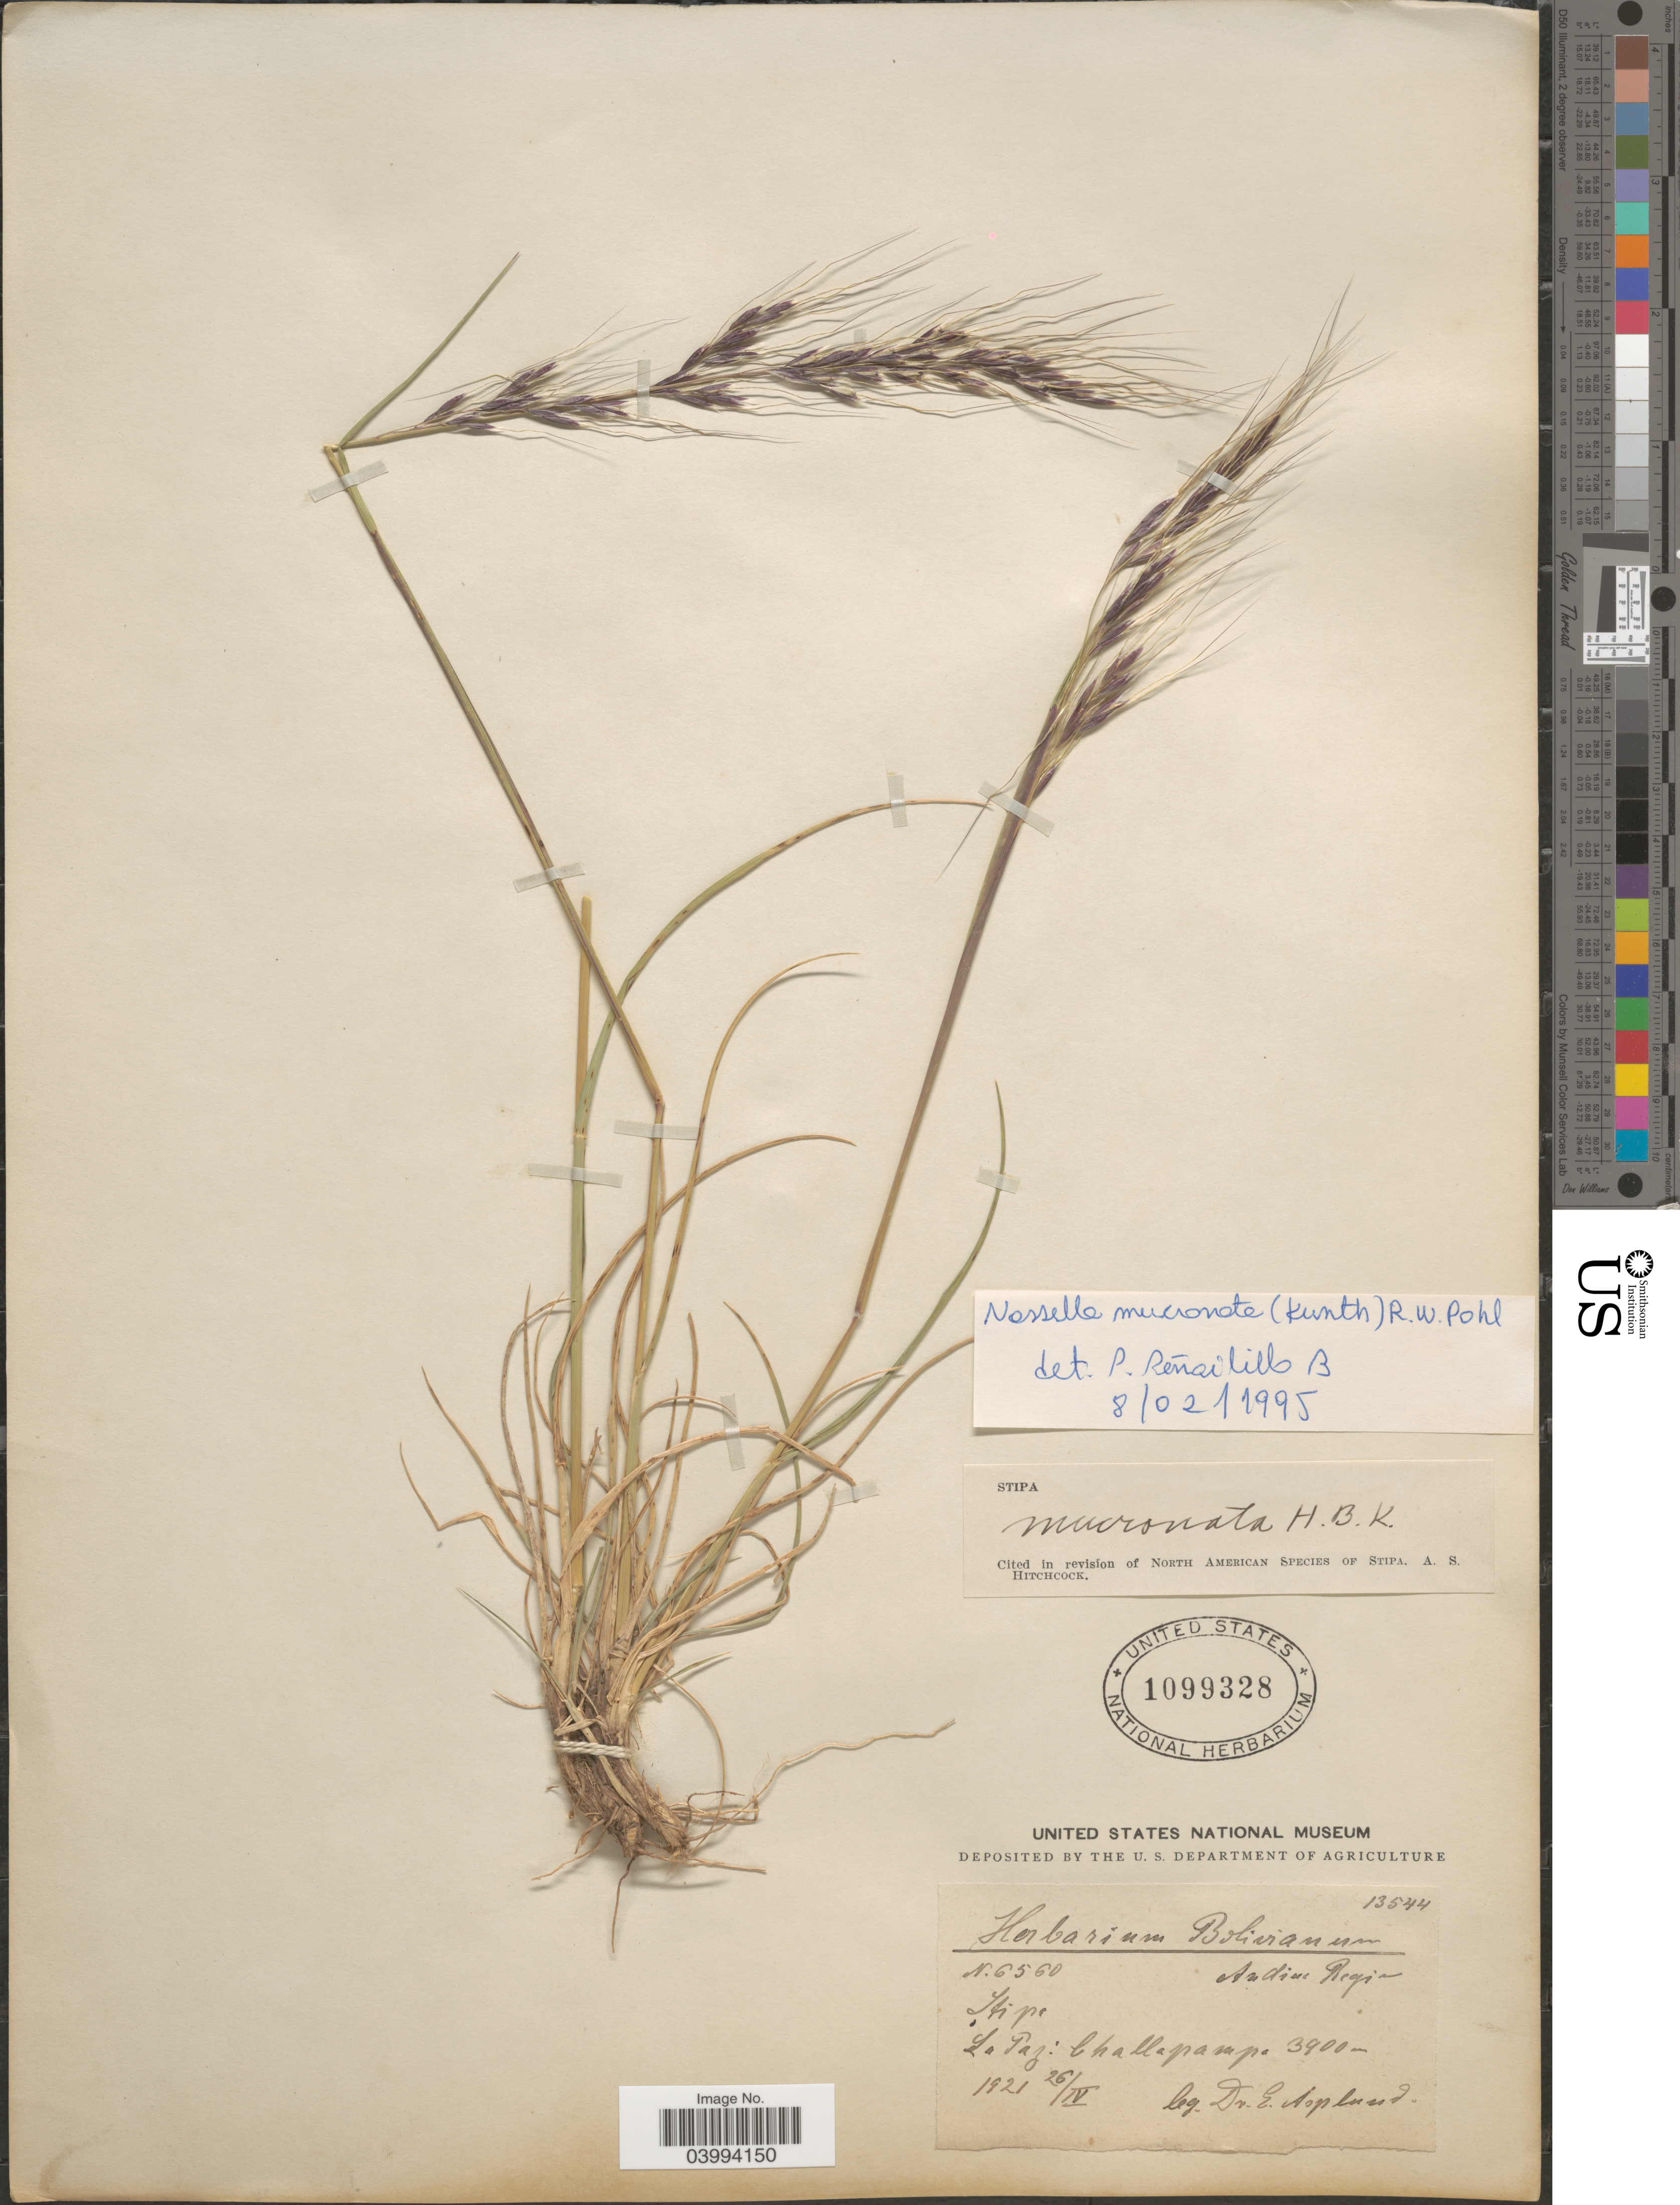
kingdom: Plantae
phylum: Tracheophyta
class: Liliopsida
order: Poales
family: Poaceae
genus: Nassella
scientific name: Nassella mucronata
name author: (Kunth) R.W. Pohl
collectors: E. Asplund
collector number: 6560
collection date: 1921-04-26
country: Bolivia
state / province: La Paz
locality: Andine Regio. La Paz: Challapampa.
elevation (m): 3900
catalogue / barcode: US 1099328